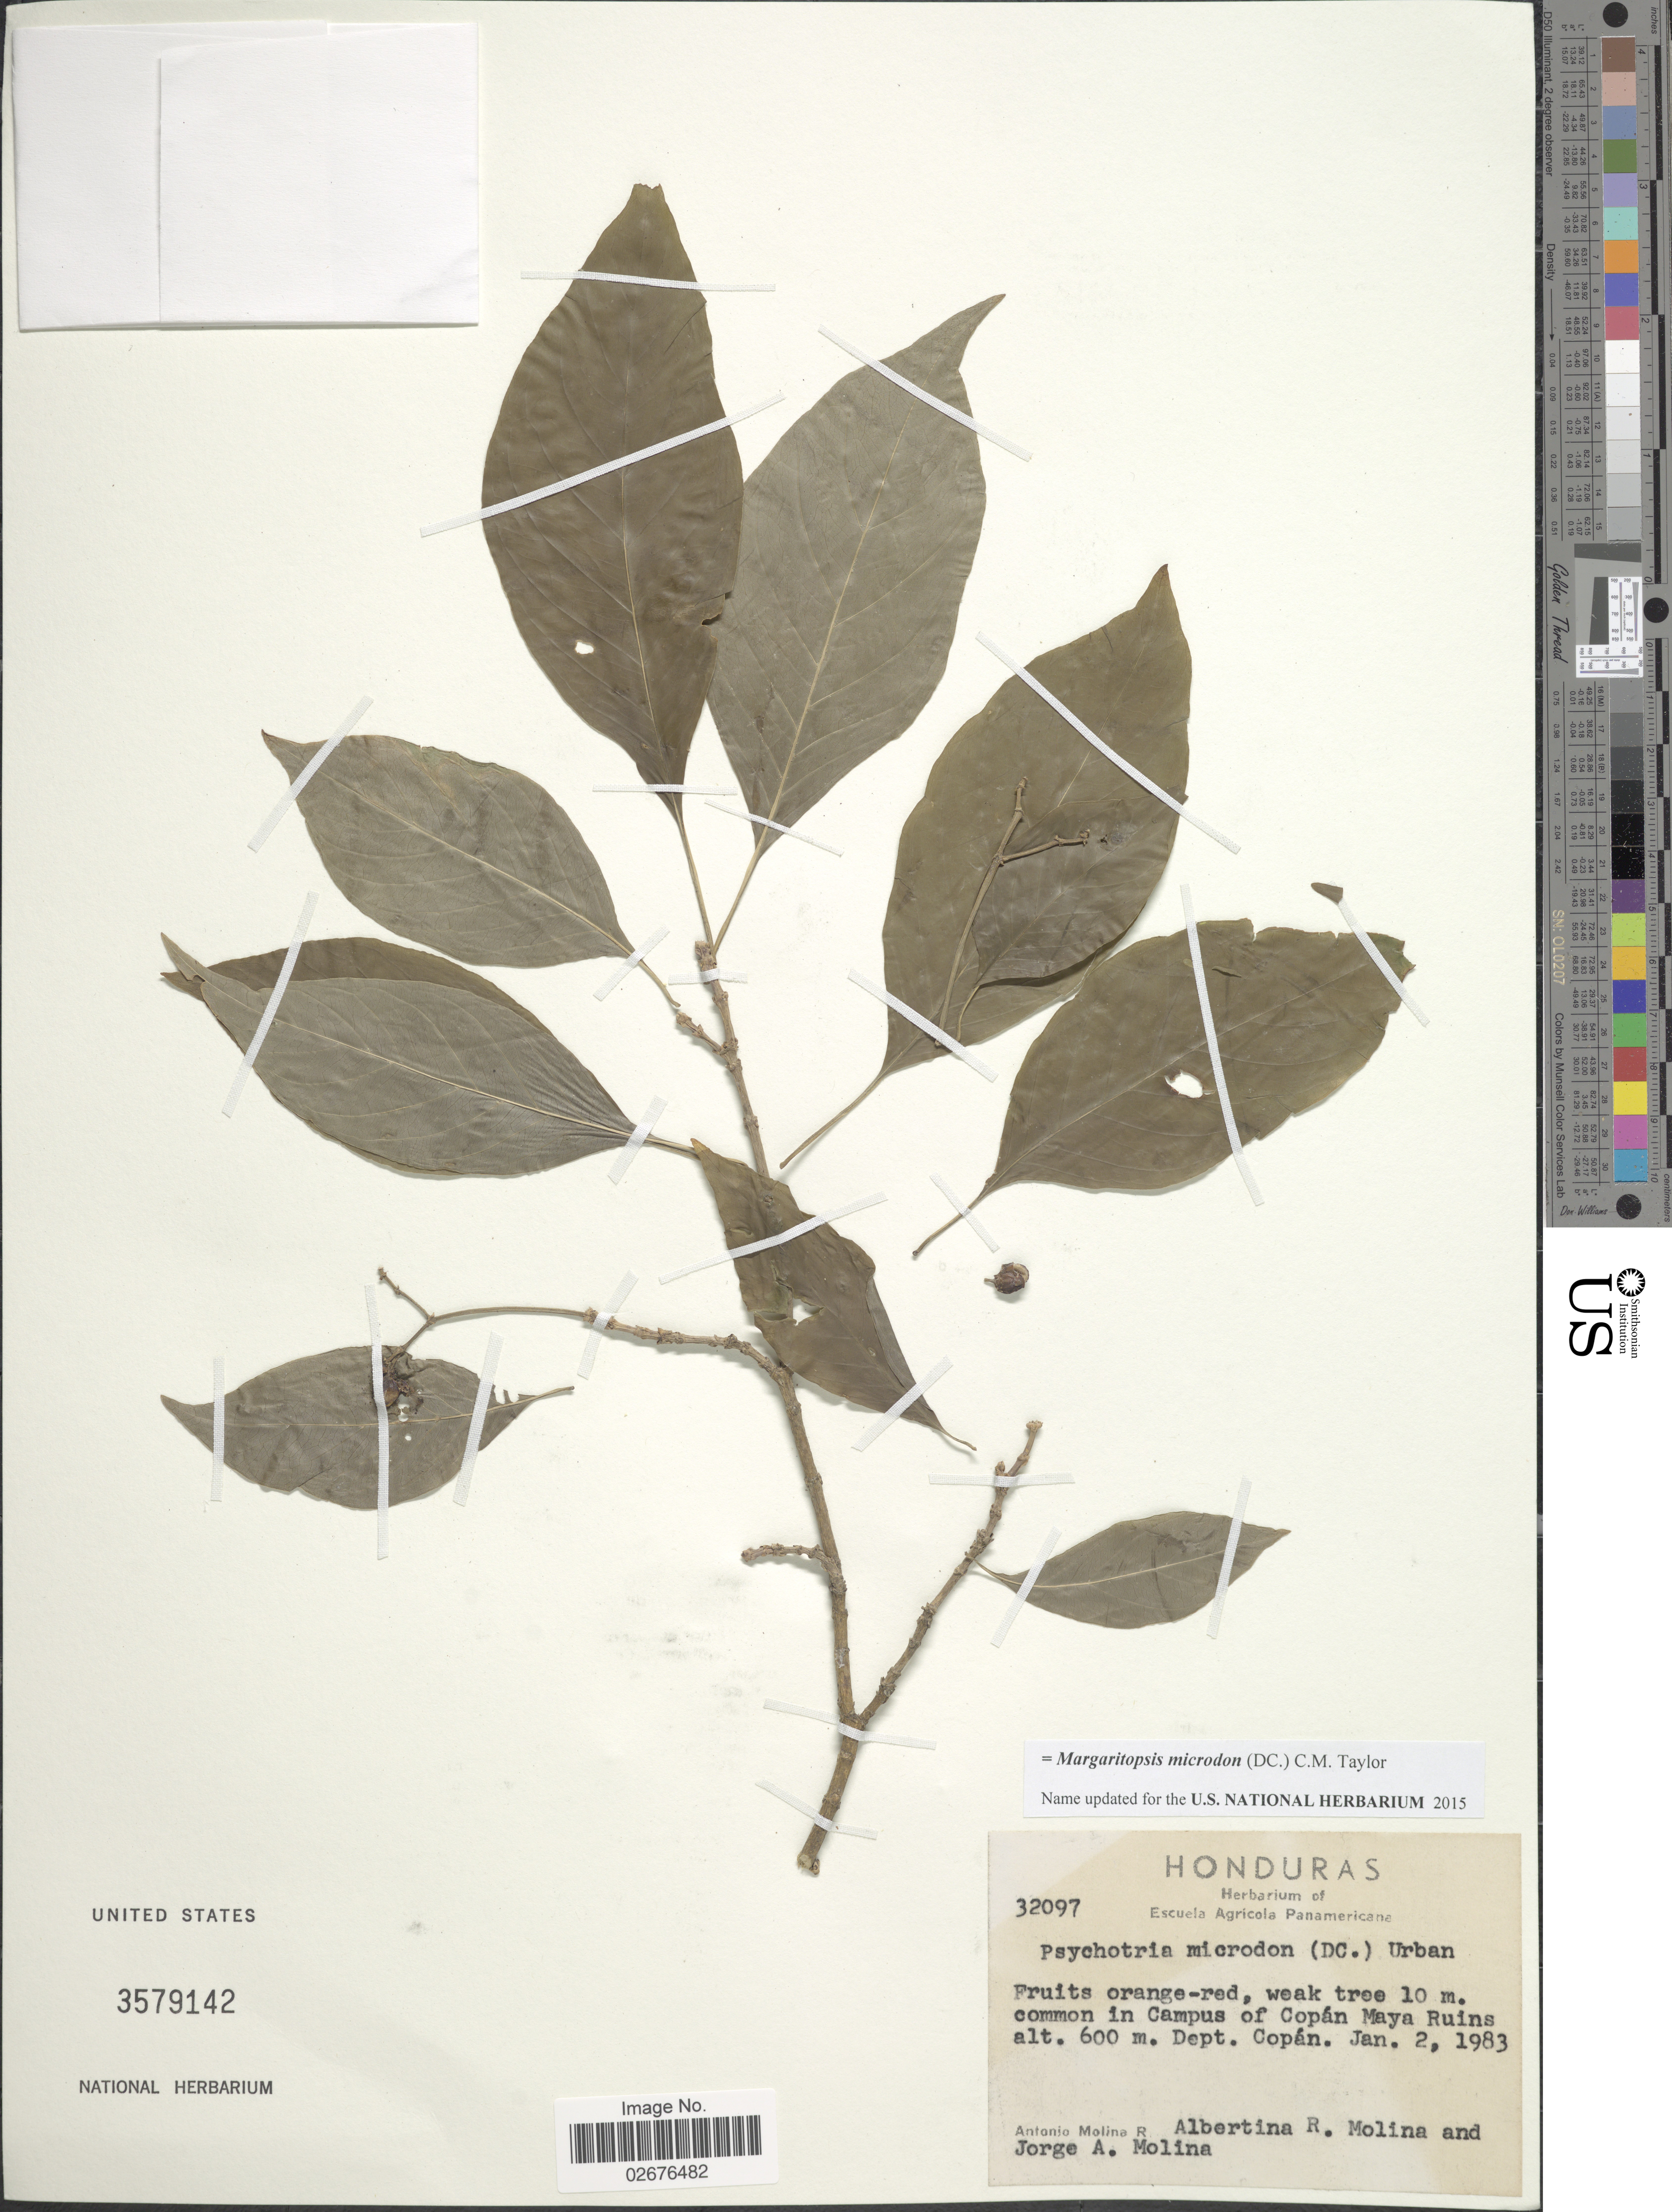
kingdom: Plantae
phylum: Tracheophyta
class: Magnoliopsida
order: Gentianales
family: Rubiaceae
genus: Margaritopsis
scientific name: Margaritopsis microdon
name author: (DC.) C.M. Taylor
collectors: A. Molina R., A. R. Molina & J. A. Molina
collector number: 32097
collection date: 1983-01-02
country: Honduras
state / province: Copán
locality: In Campus of Copan Maya Ruins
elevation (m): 600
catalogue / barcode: US 3579142